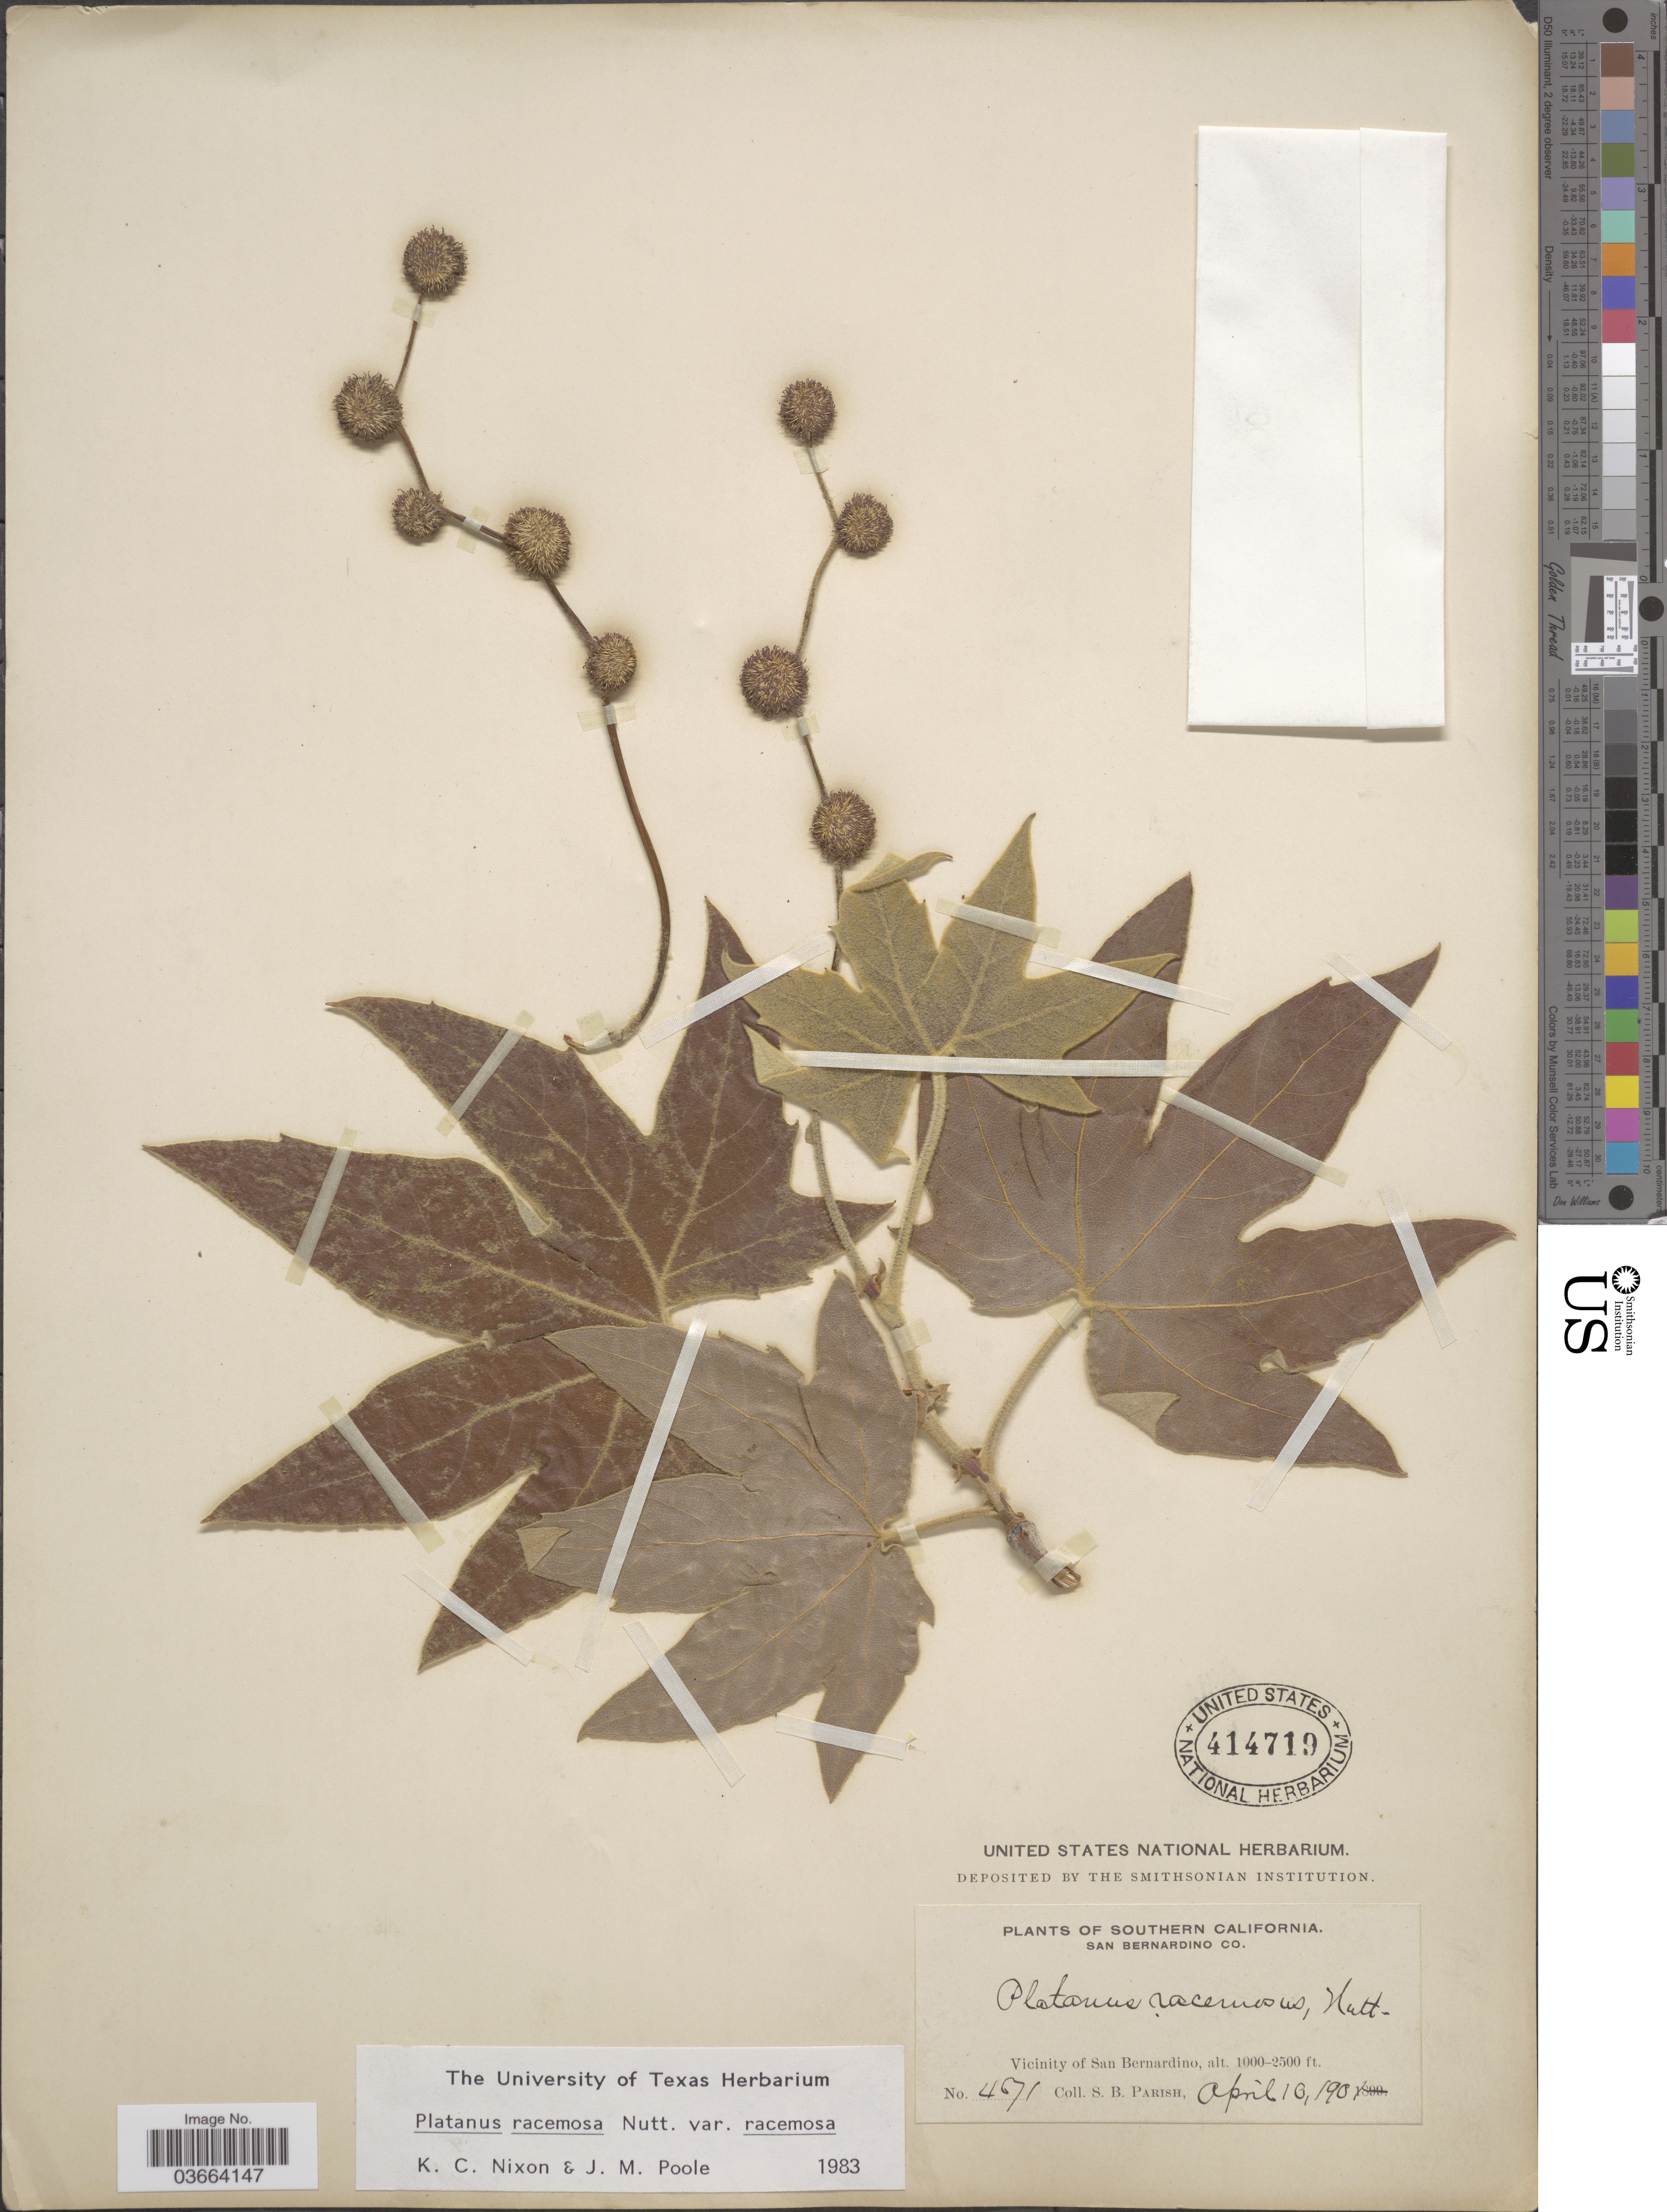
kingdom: Plantae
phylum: Tracheophyta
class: Magnoliopsida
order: Proteales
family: Platanaceae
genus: Platanus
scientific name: Platanus racemosa var. racemosa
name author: Nutt.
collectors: S. B. Parish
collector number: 4671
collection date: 1901-04-10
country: United States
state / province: California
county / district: San Bernardino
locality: Southern California. San Bernardino Co. Vicinity of San Bernardino.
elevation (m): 305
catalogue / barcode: US 414719